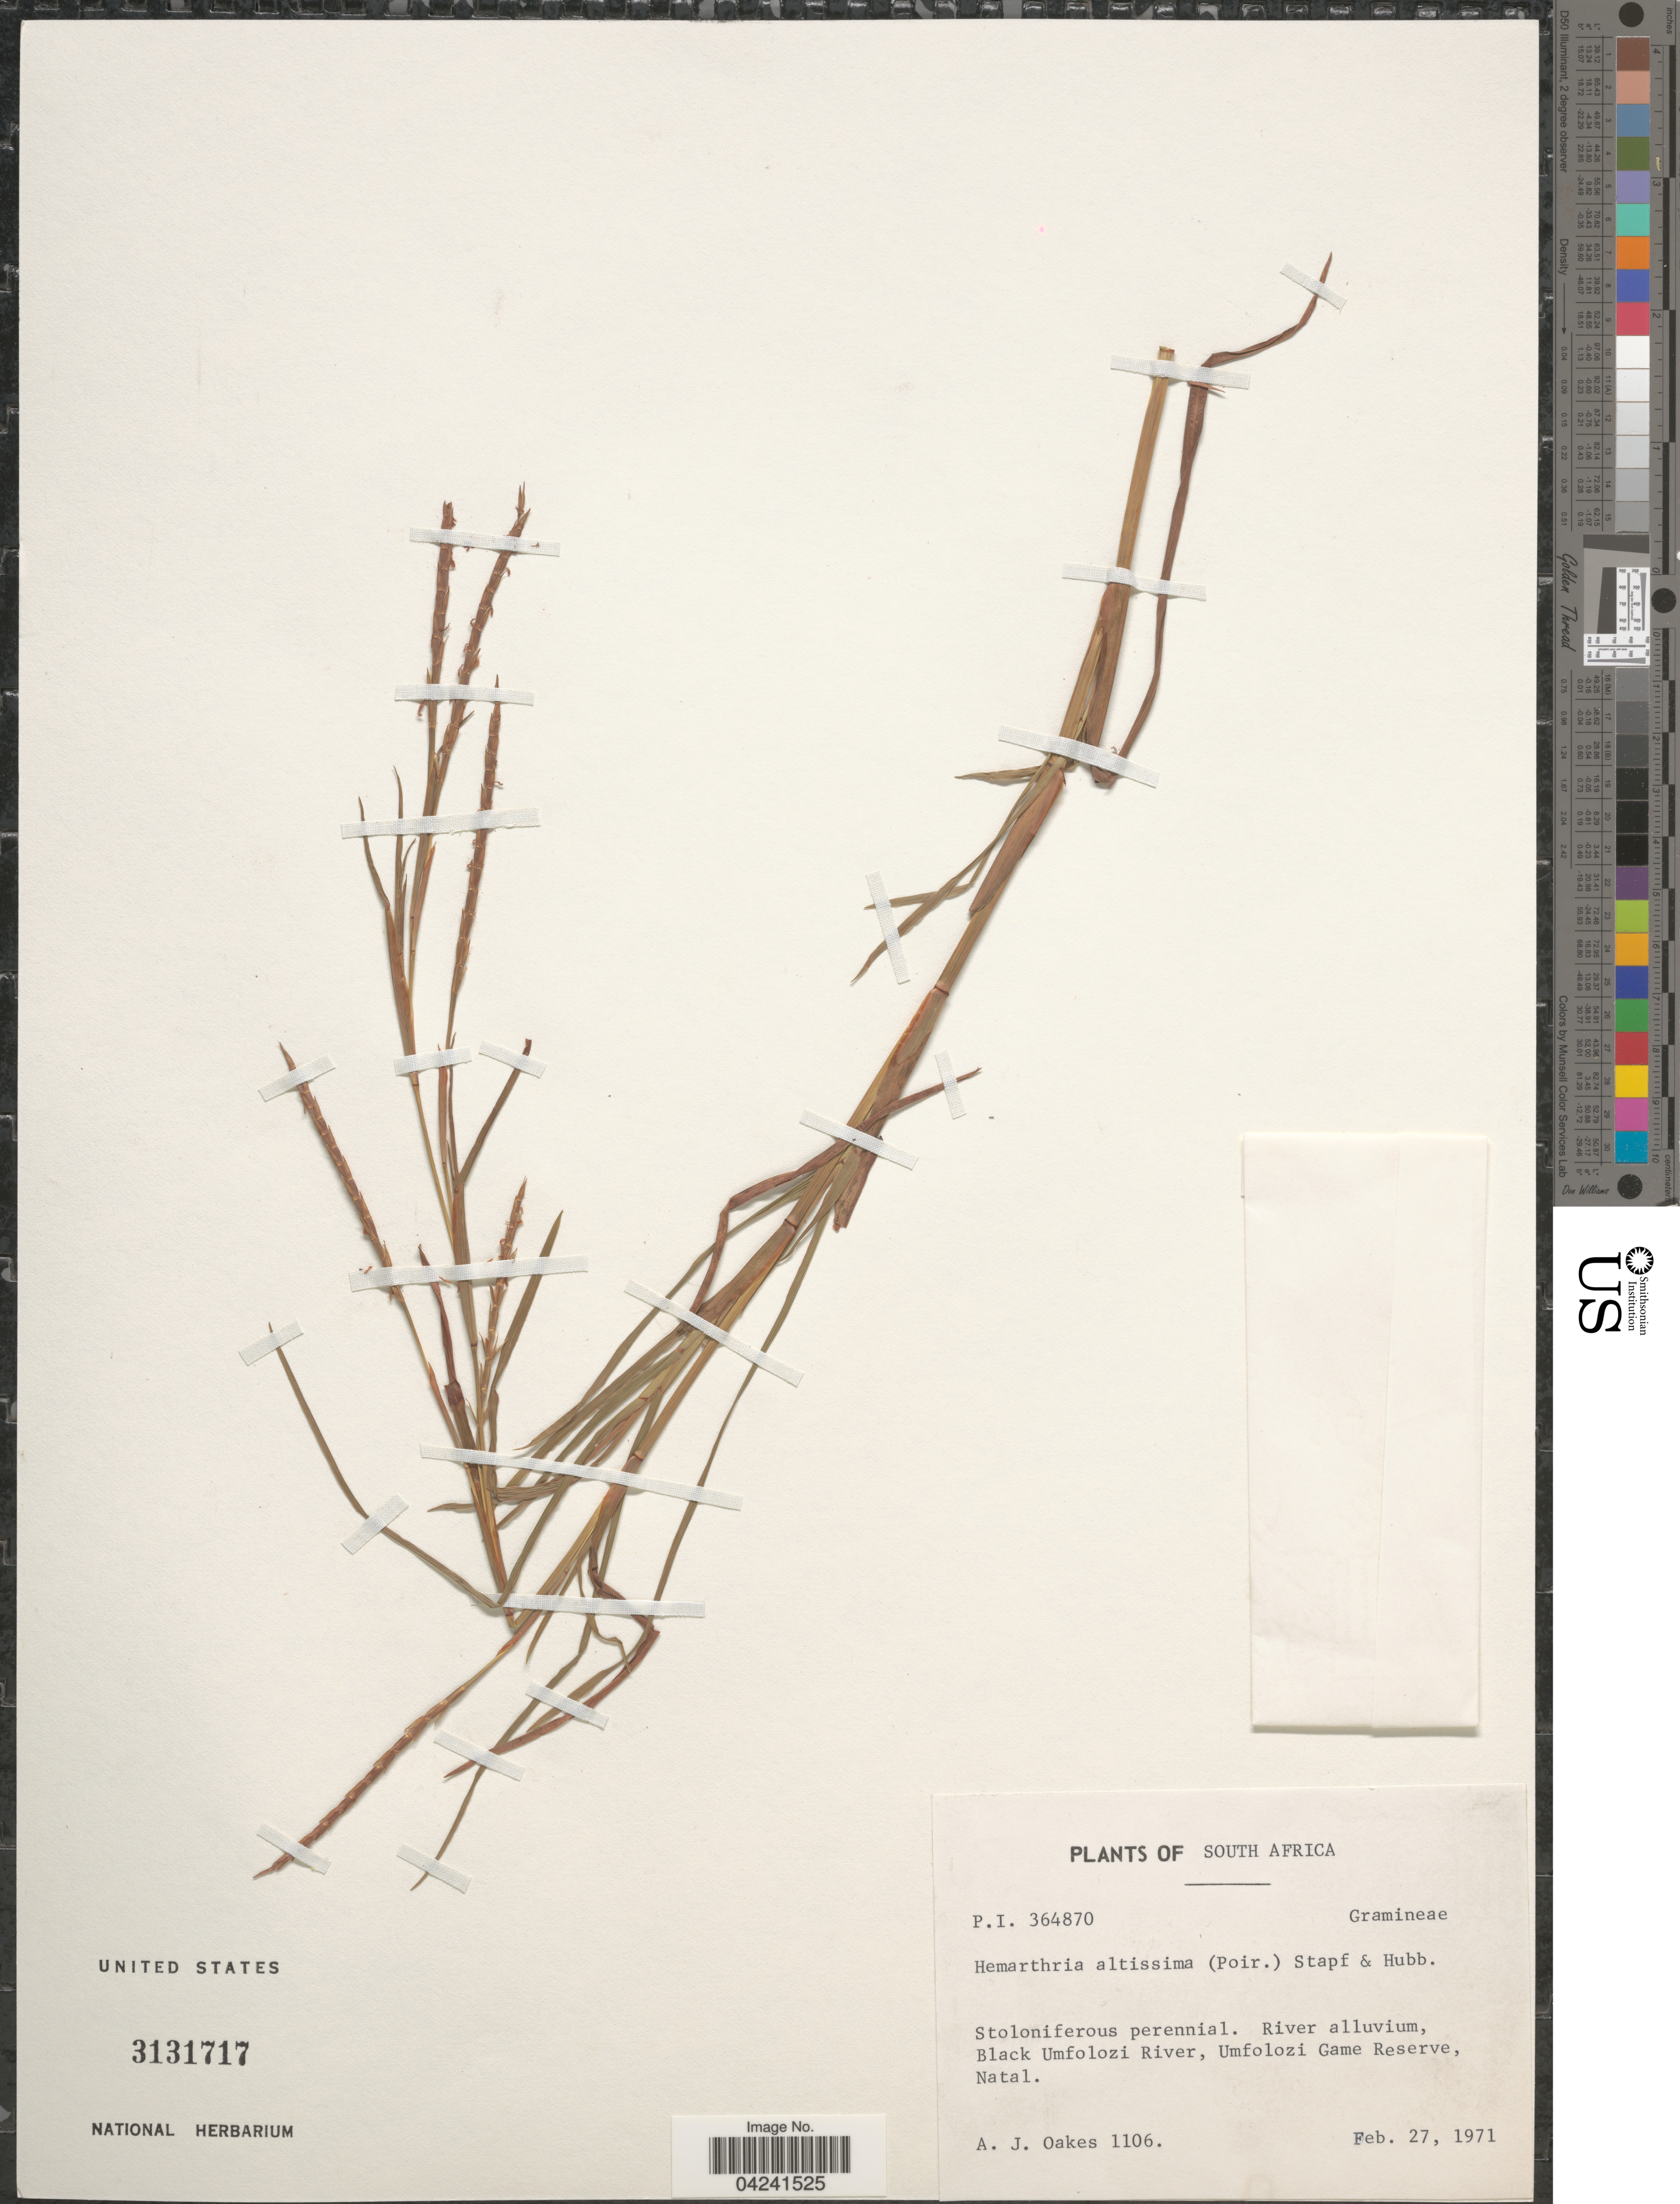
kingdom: Plantae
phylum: Tracheophyta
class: Liliopsida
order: Poales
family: Poaceae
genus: Hemarthria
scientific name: Hemarthria altissima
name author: (Poir.) Stapf & C. E. Hubb.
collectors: A. Oakes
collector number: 1106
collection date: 1971-02-27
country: South Africa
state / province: KwaZulu-Natal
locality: Black Umfolozi River, Umfolozi Game Reserve, Natal.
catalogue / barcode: US 3131717